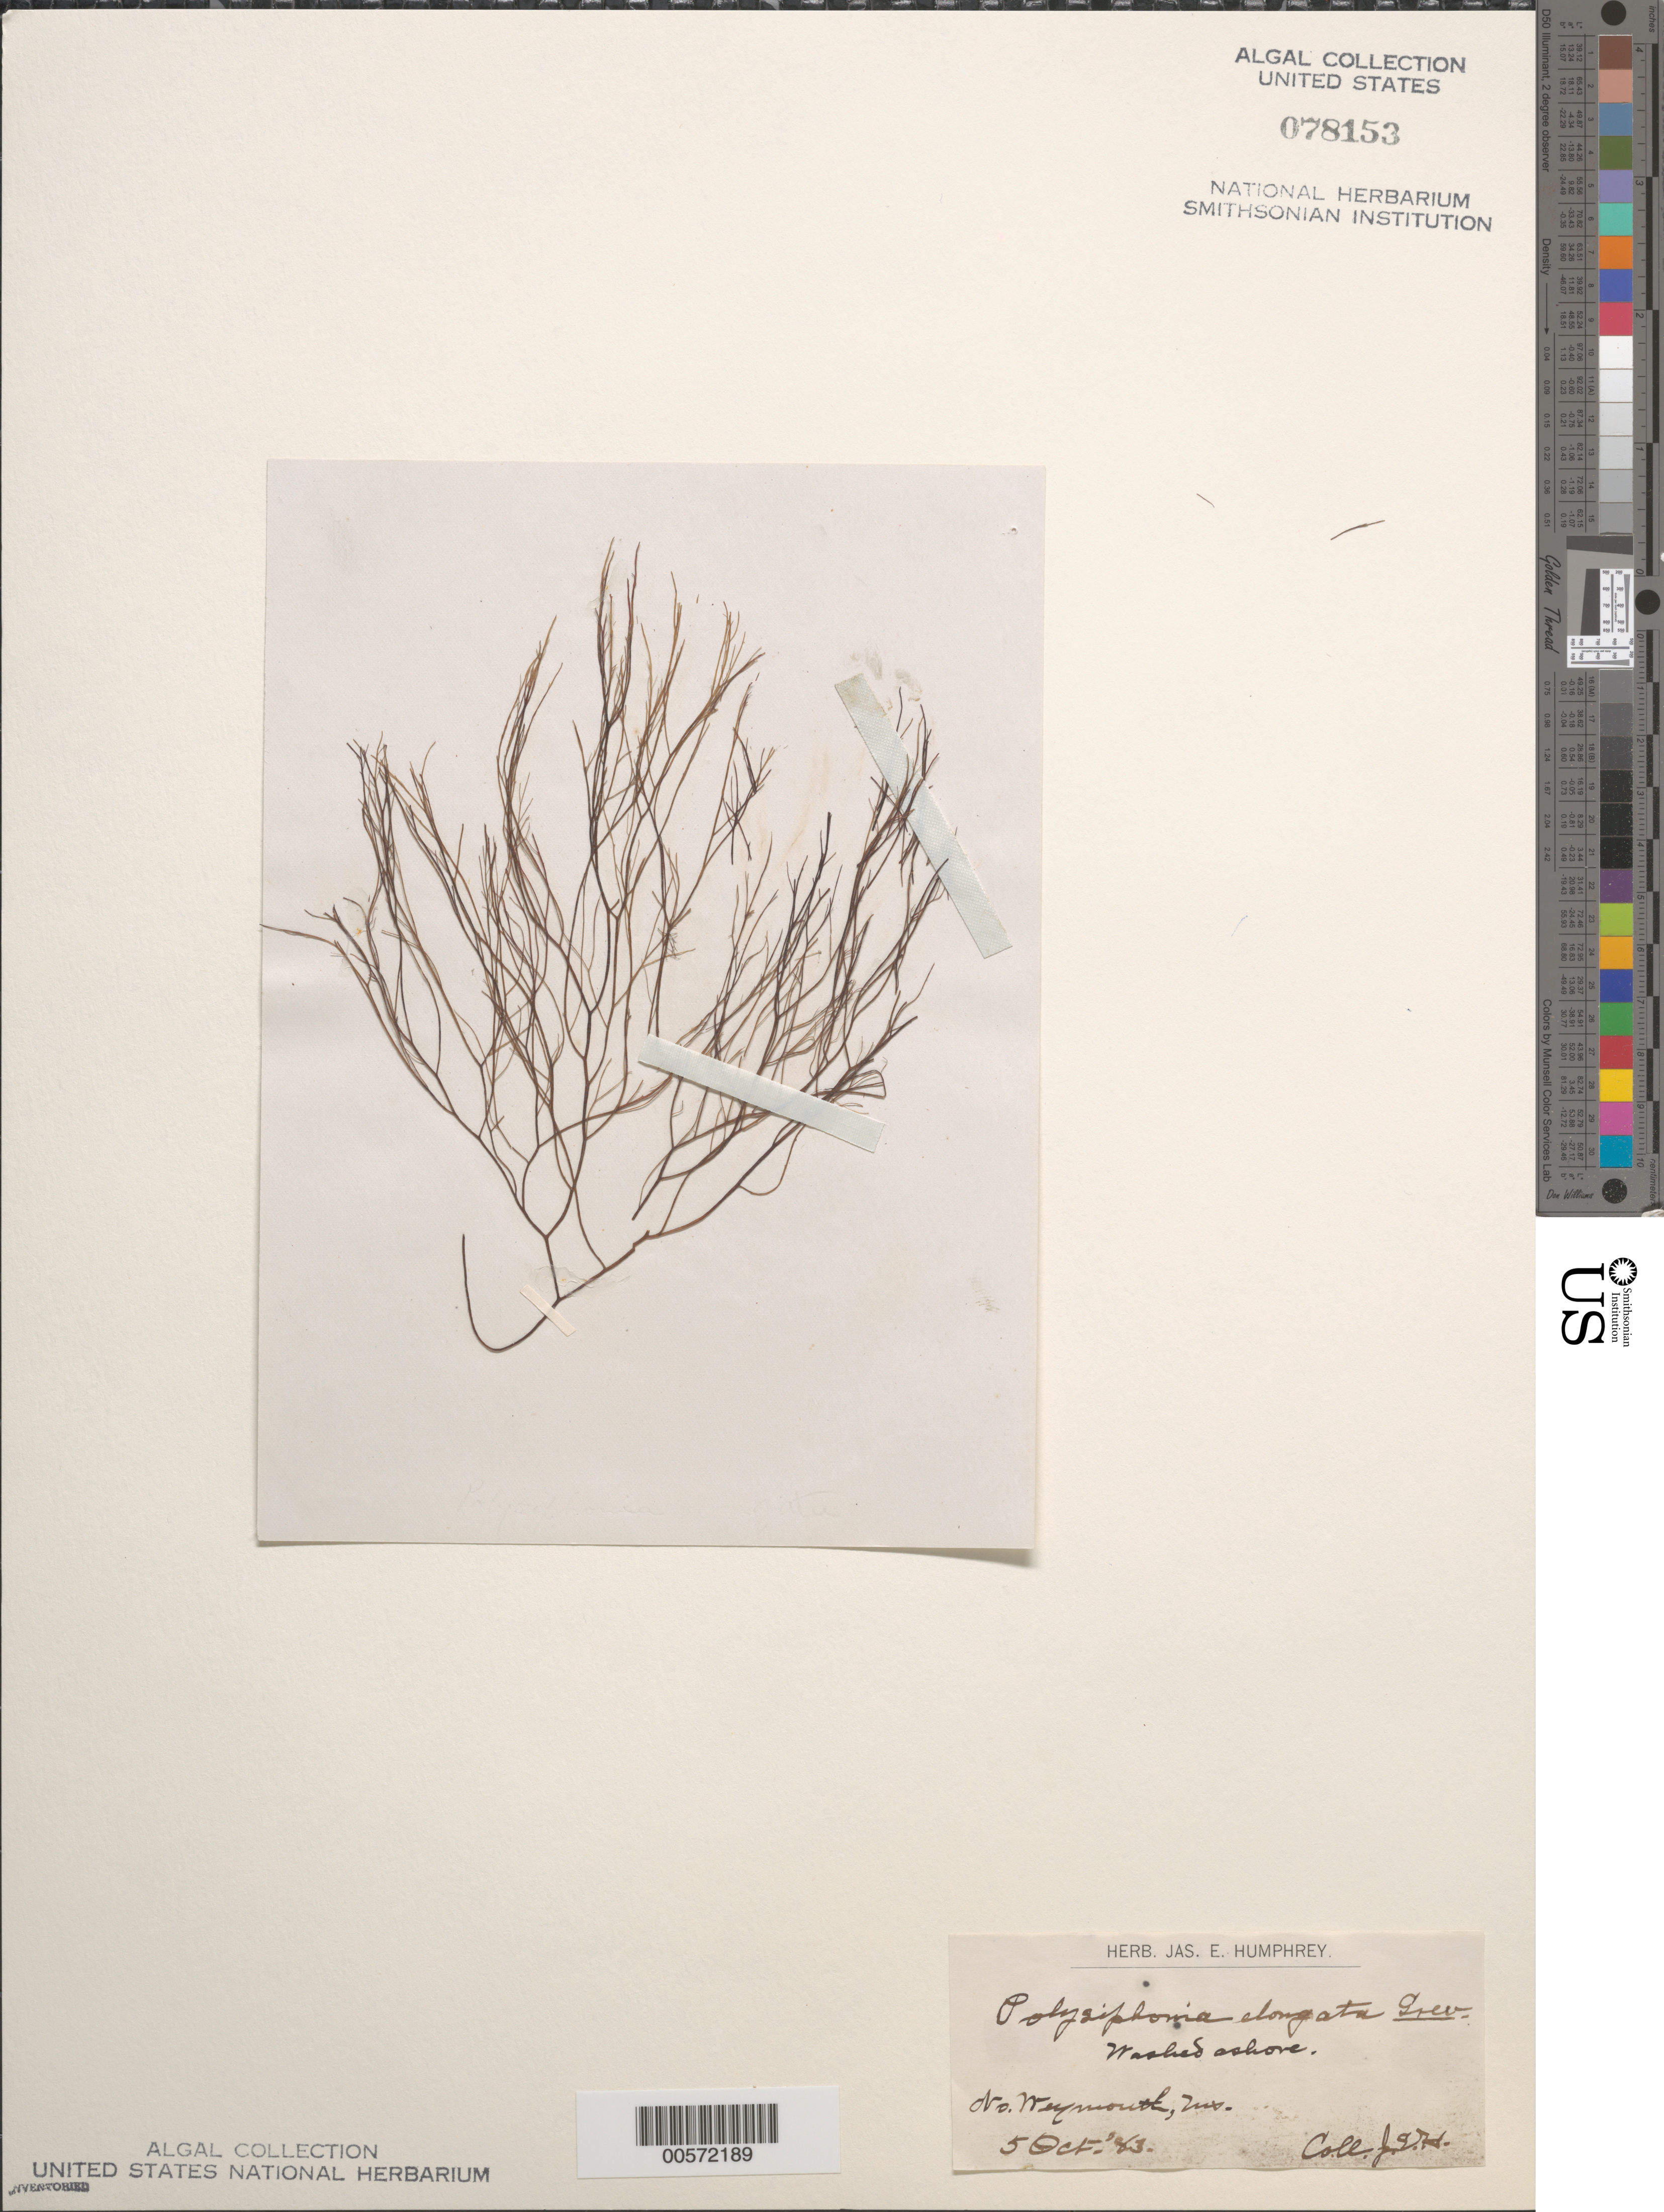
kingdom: Plantae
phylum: Rhodophyta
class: Florideophyceae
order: Ceramiales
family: Rhodomelaceae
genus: Carradoriella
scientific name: Carradoriella elongata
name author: (Hudson) Savoie & G.W. Saunders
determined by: Algae name updating Project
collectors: J. Humphrey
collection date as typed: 05 Oct 1883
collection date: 1883-10-05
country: United States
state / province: Massachusetts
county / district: Norfolk County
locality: North Weymouth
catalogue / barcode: US 78153